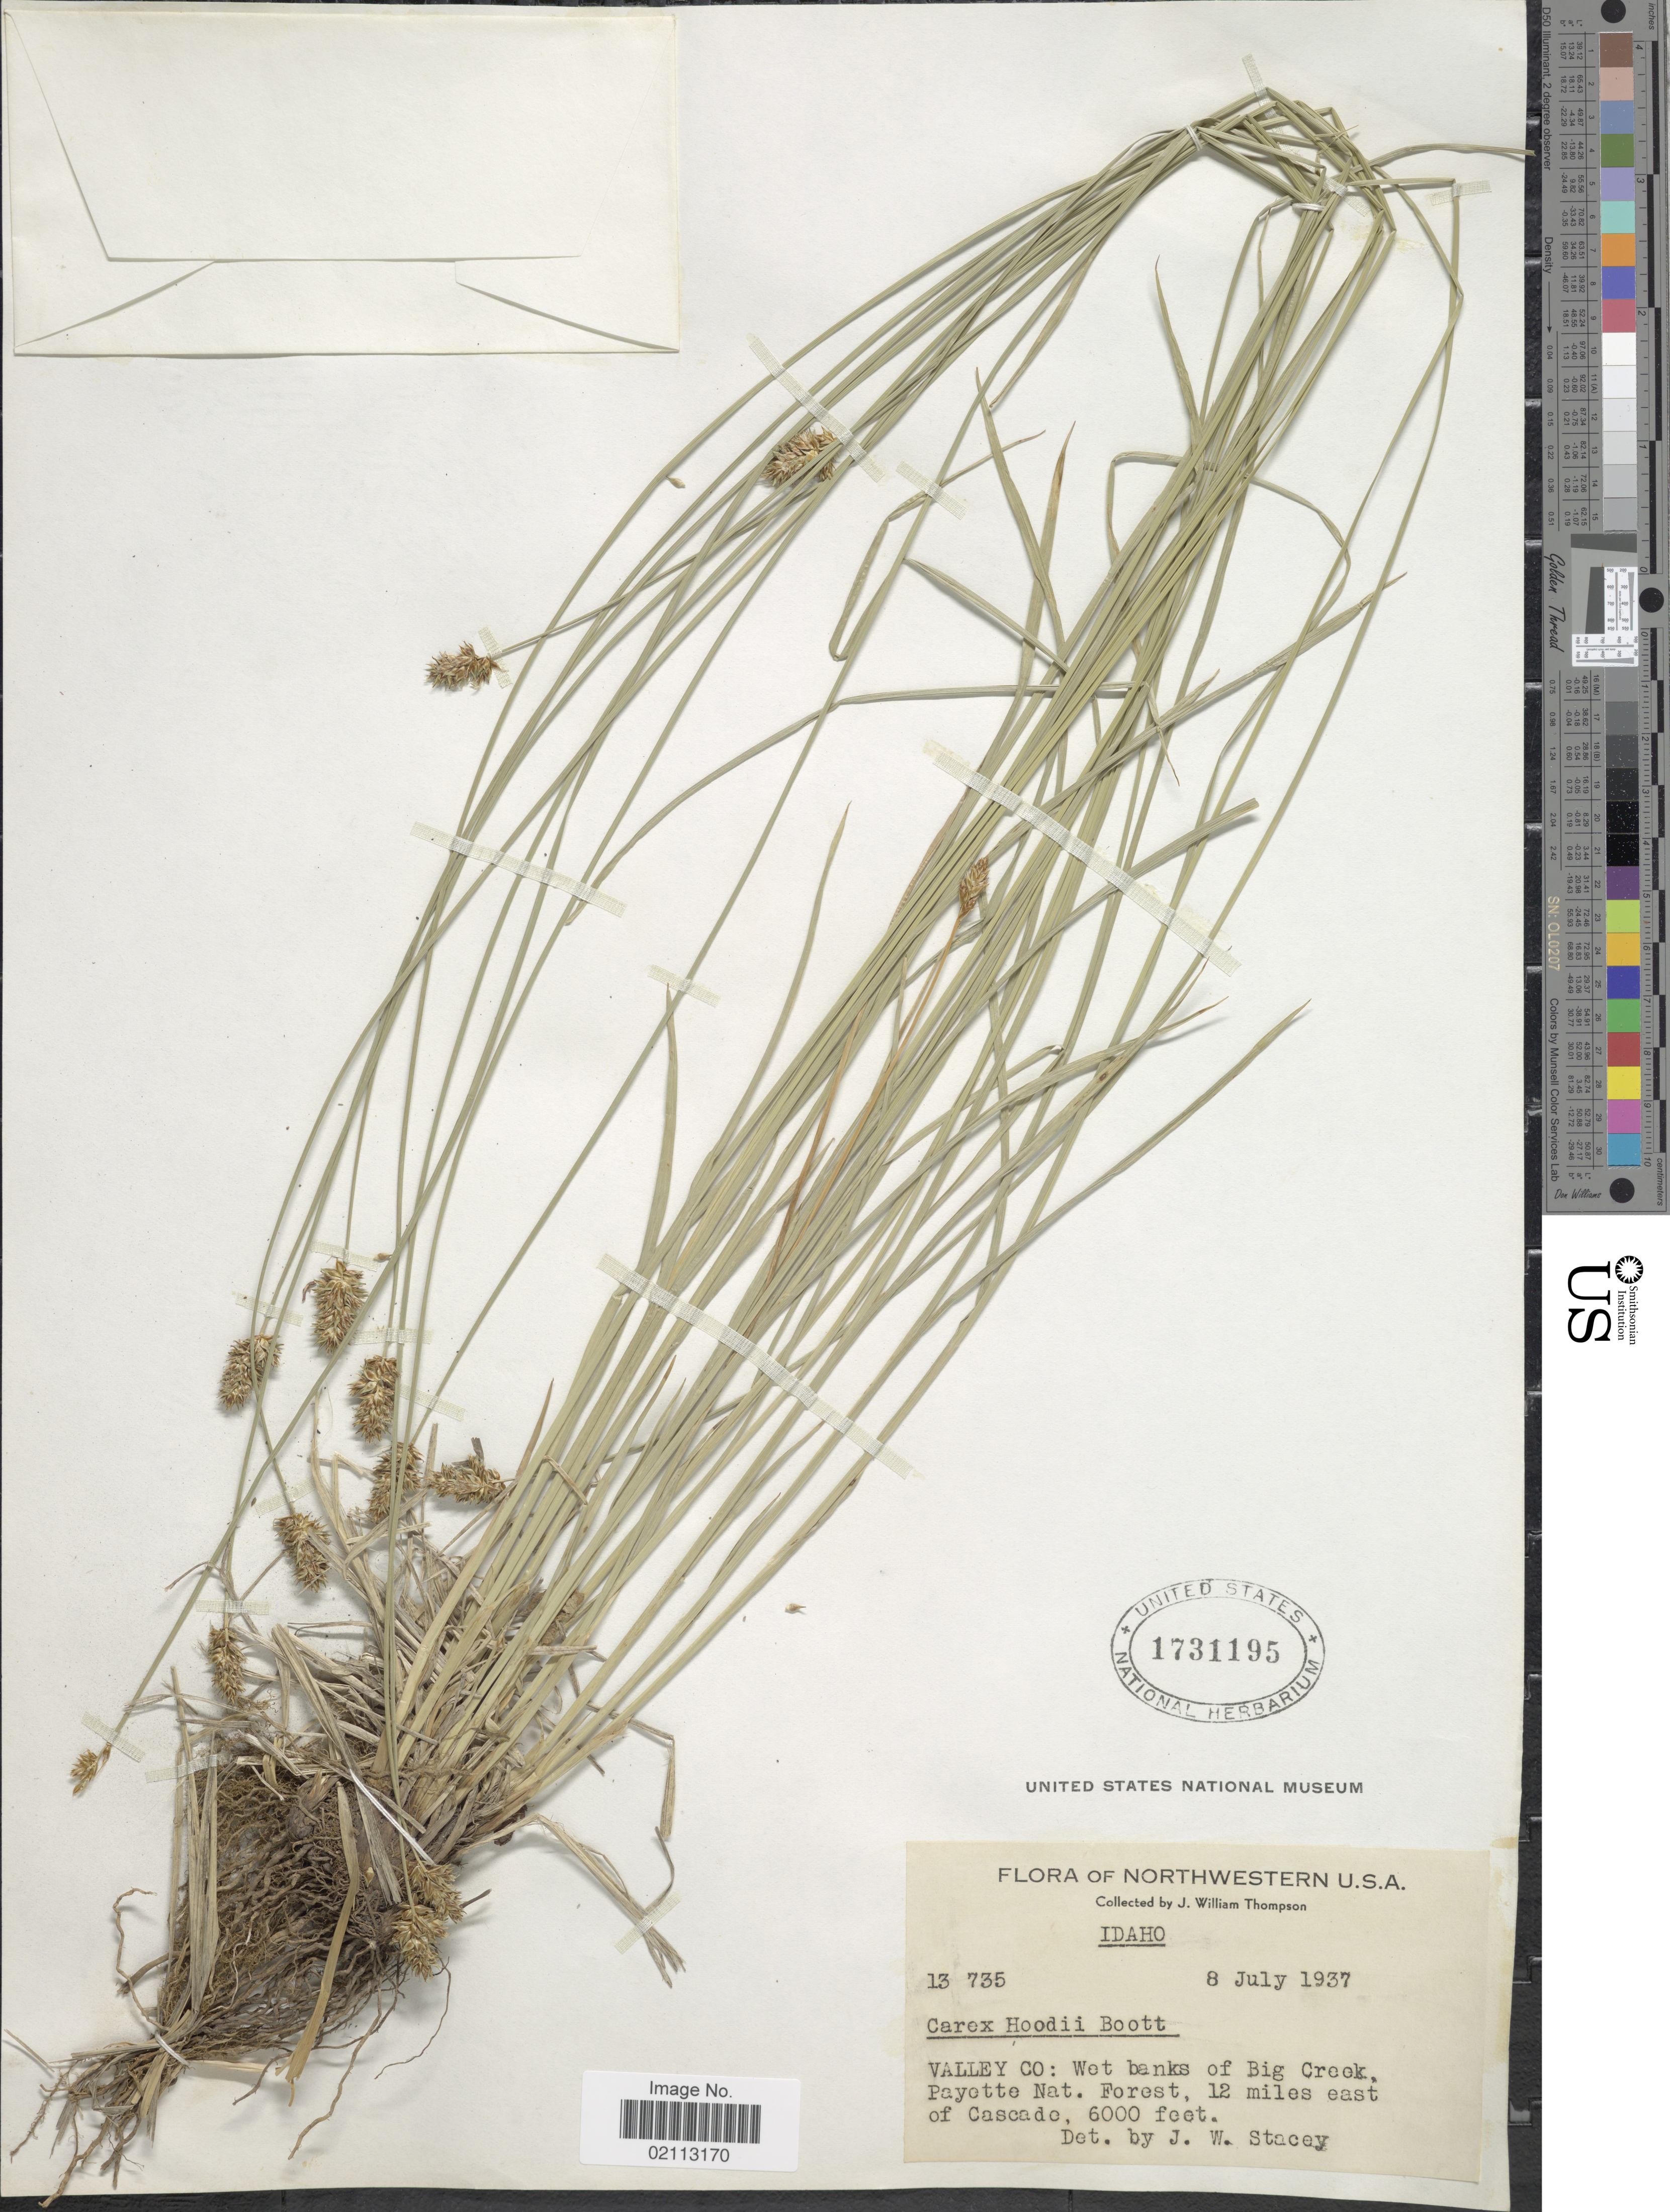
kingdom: Plantae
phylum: Tracheophyta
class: Liliopsida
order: Poales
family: Cyperaceae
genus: Carex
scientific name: Carex hoodii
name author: Boott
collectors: J. W. Thompson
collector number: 13735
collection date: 1937-07-08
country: United States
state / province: Idaho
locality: Valley Co: wet banks of Big Creek. Payette Nat. Forest, 12 miles east of Cascade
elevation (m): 1829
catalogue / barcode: US 1731195